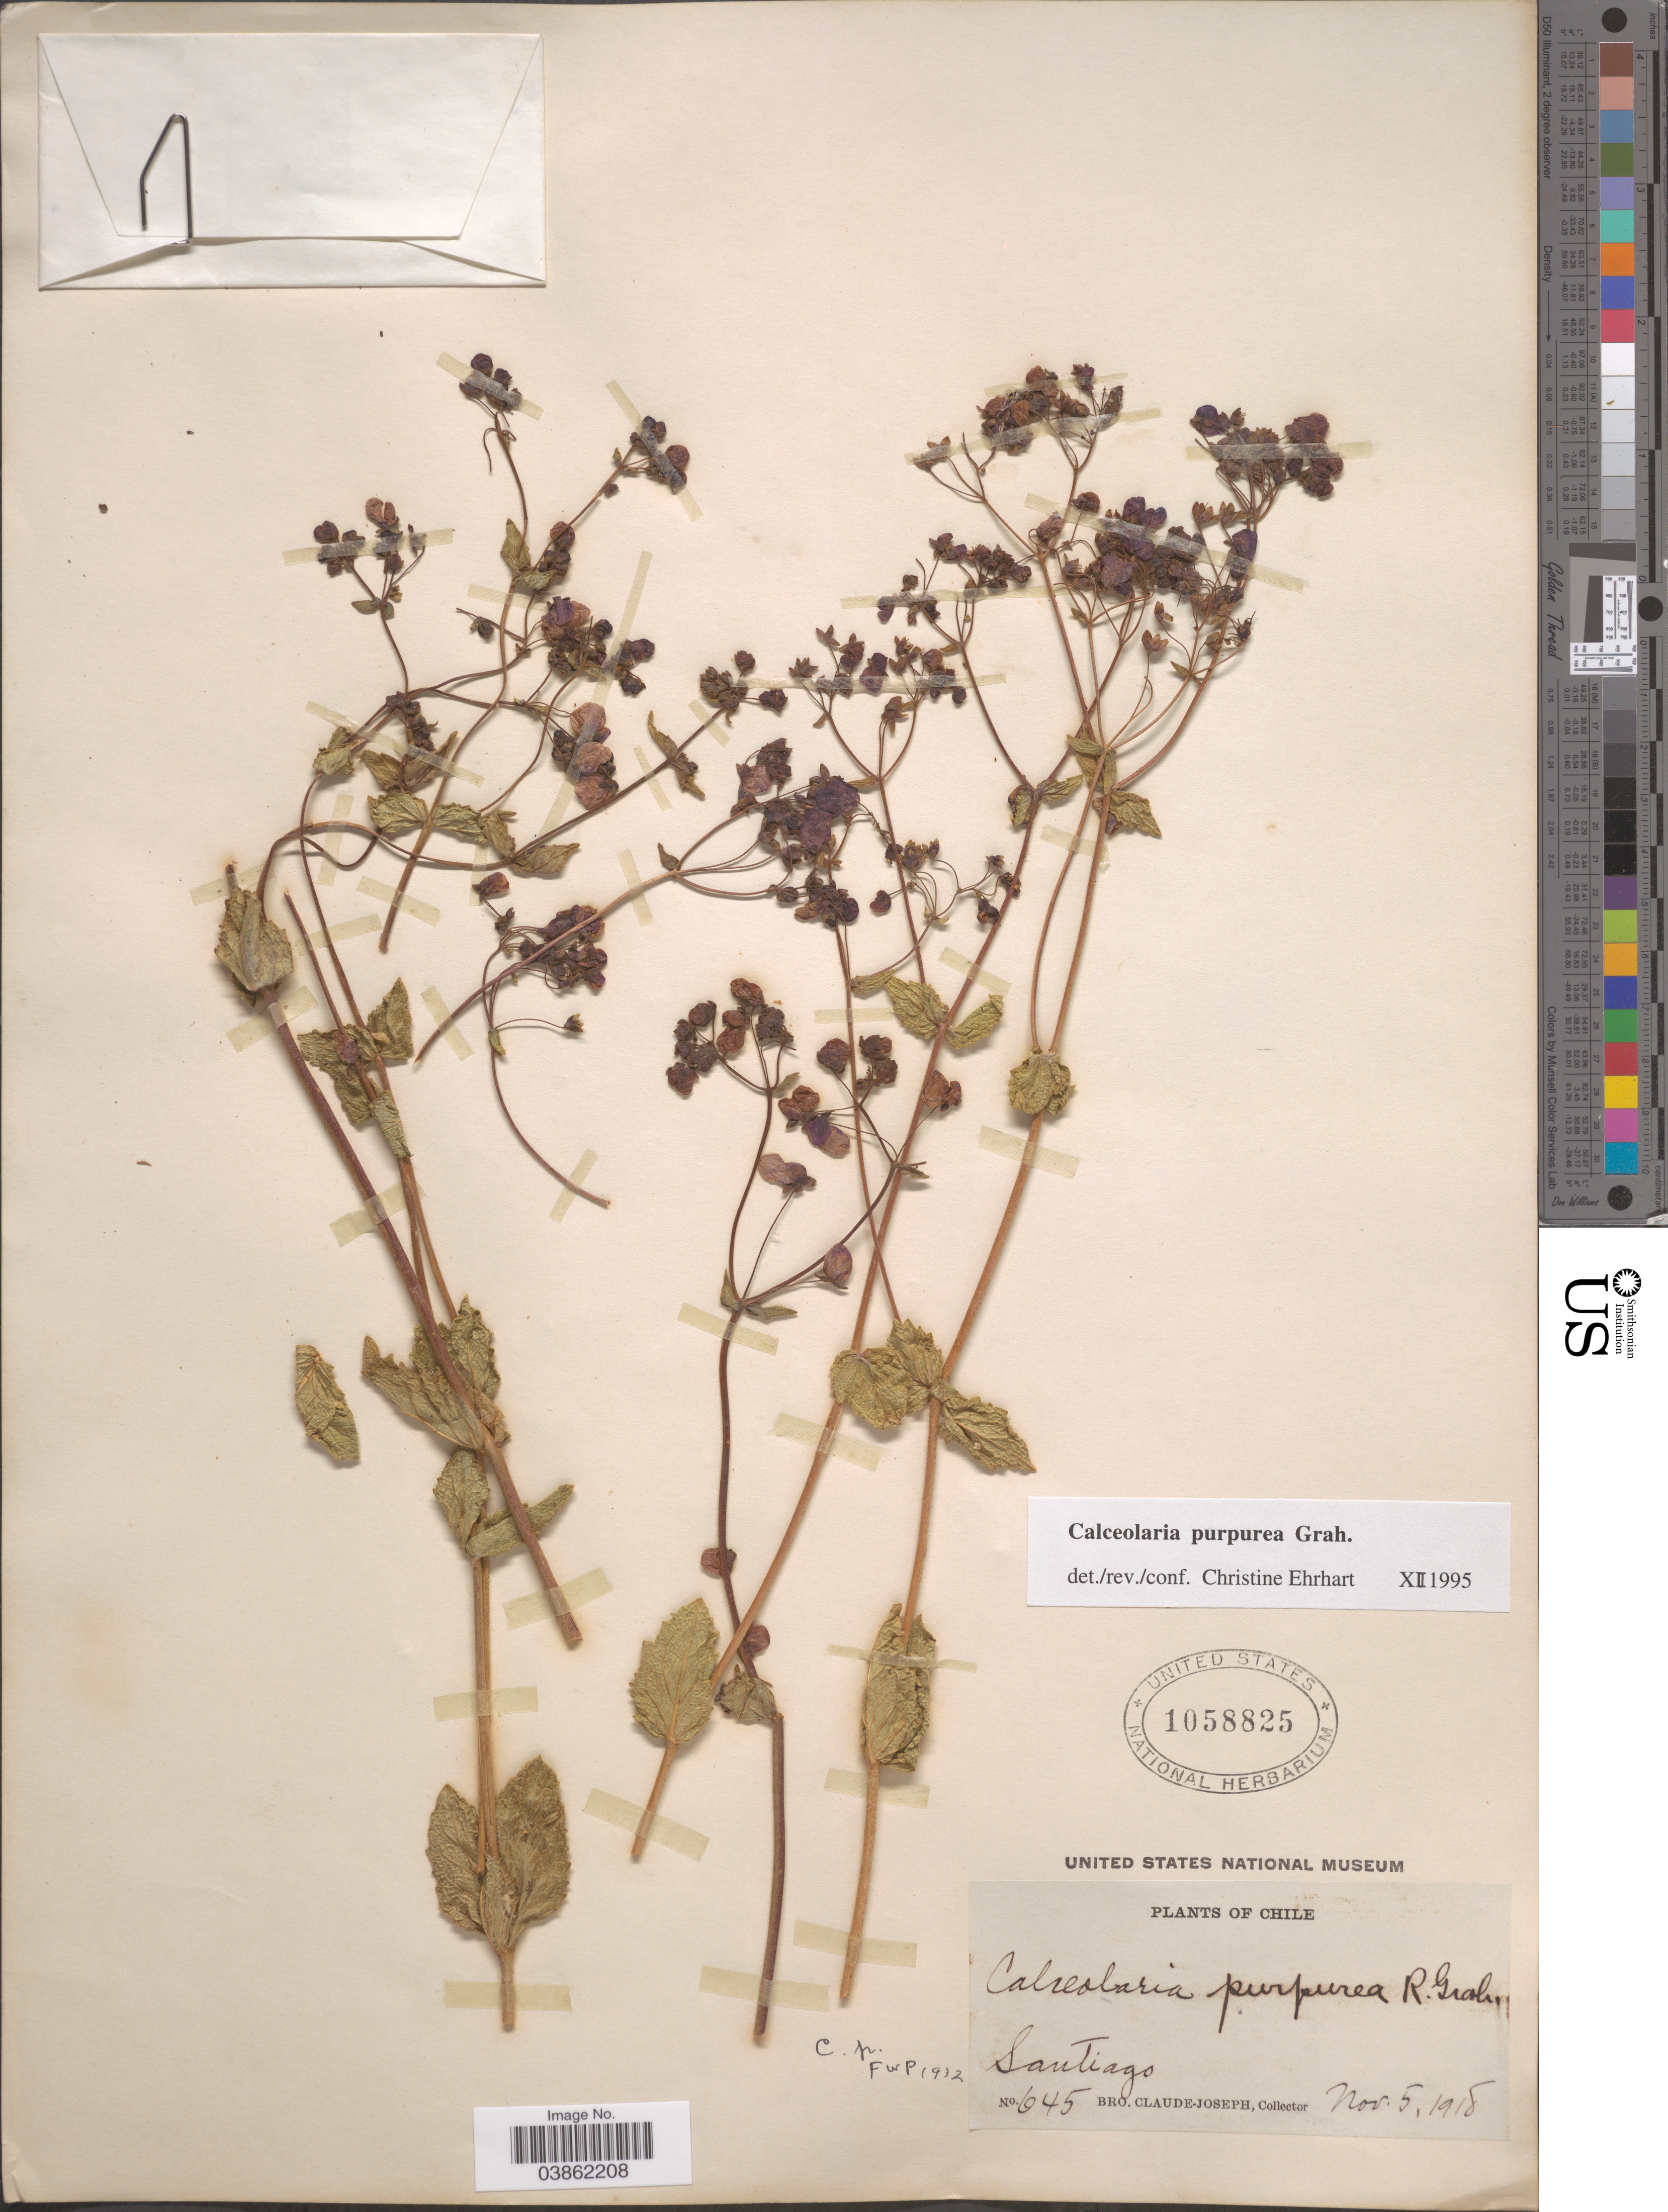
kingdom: Plantae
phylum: Tracheophyta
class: Magnoliopsida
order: Lamiales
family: Calceolariaceae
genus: Calceolaria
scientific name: Calceolaria purpurea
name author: Graham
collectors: Bro. Claude-Joseph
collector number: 645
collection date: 1918-11-05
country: Chile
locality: Santiago.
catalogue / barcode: US 1058825